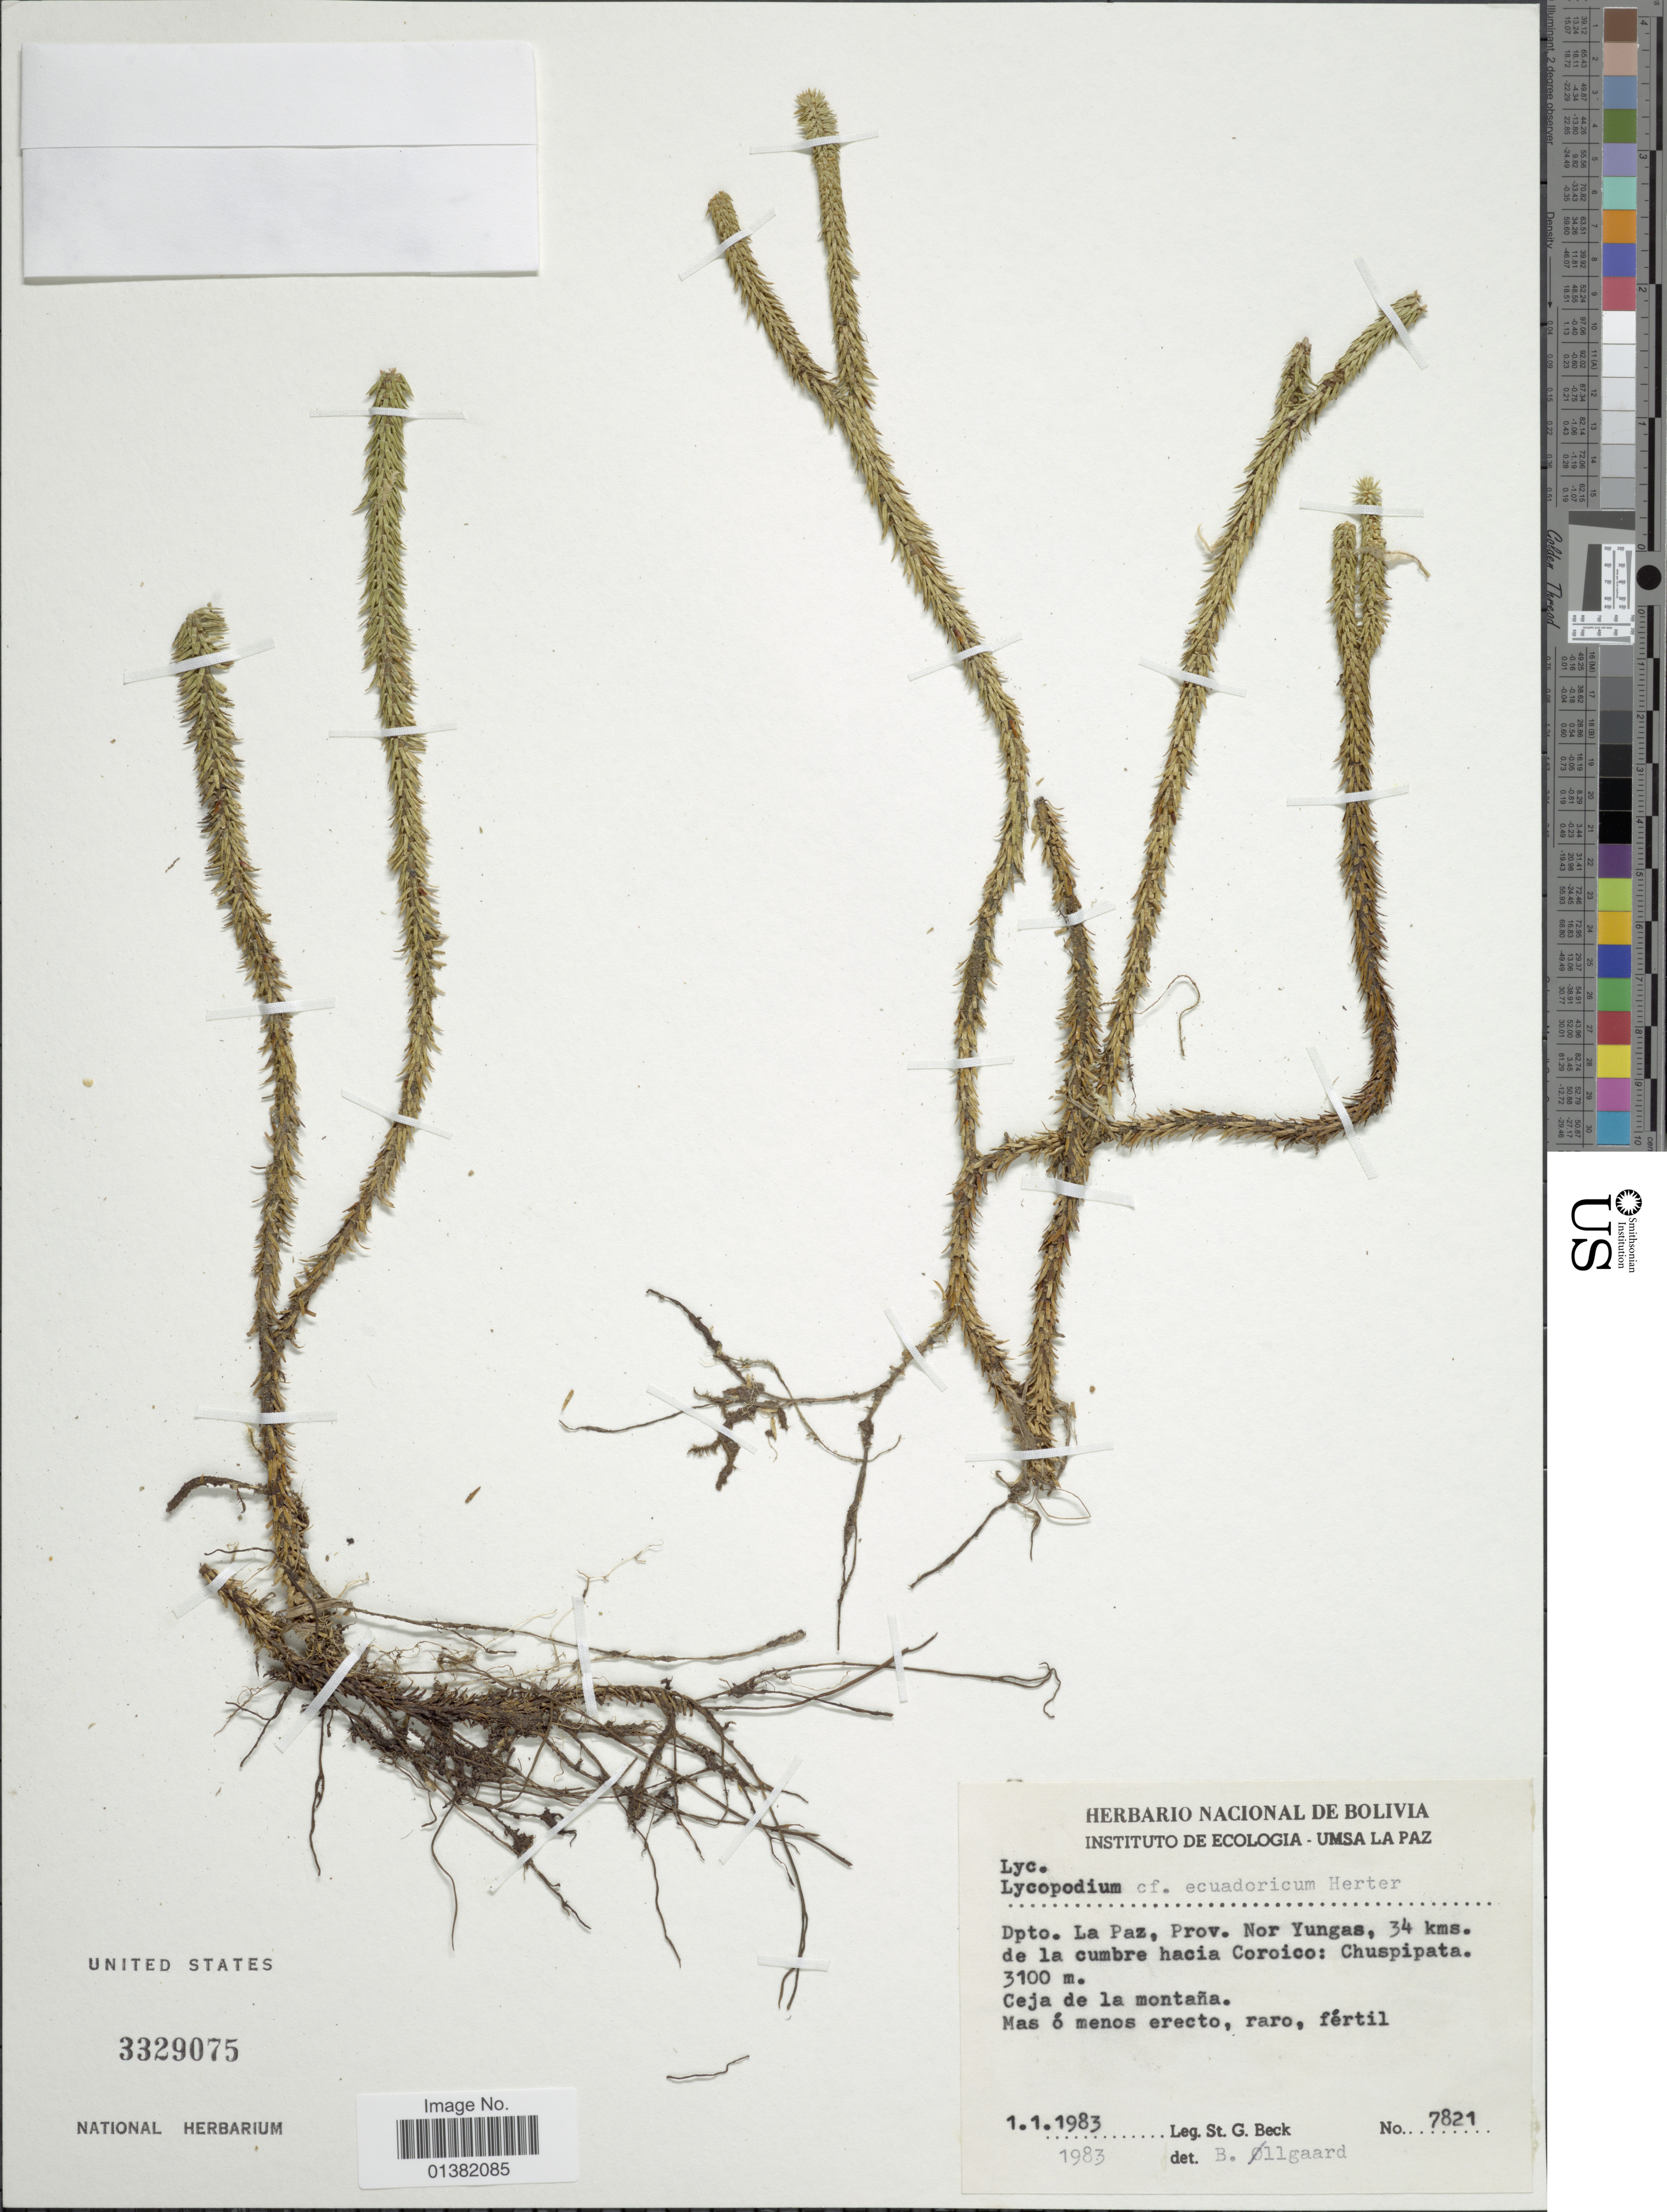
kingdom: Plantae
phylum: Tracheophyta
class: Lycopodiopsida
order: Lycopodiales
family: Lycopodiaceae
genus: Phlegmariurus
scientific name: Phlegmariurus eversus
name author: (Poir.) B. Øllg.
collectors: S. G. Beck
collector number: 7821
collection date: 1983-01-01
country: Bolivia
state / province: La Paz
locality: Prov. Nor Yungas, 34 kms. de la cumbre hacia Coroico: Chuspipata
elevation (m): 3100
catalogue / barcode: US 3329075